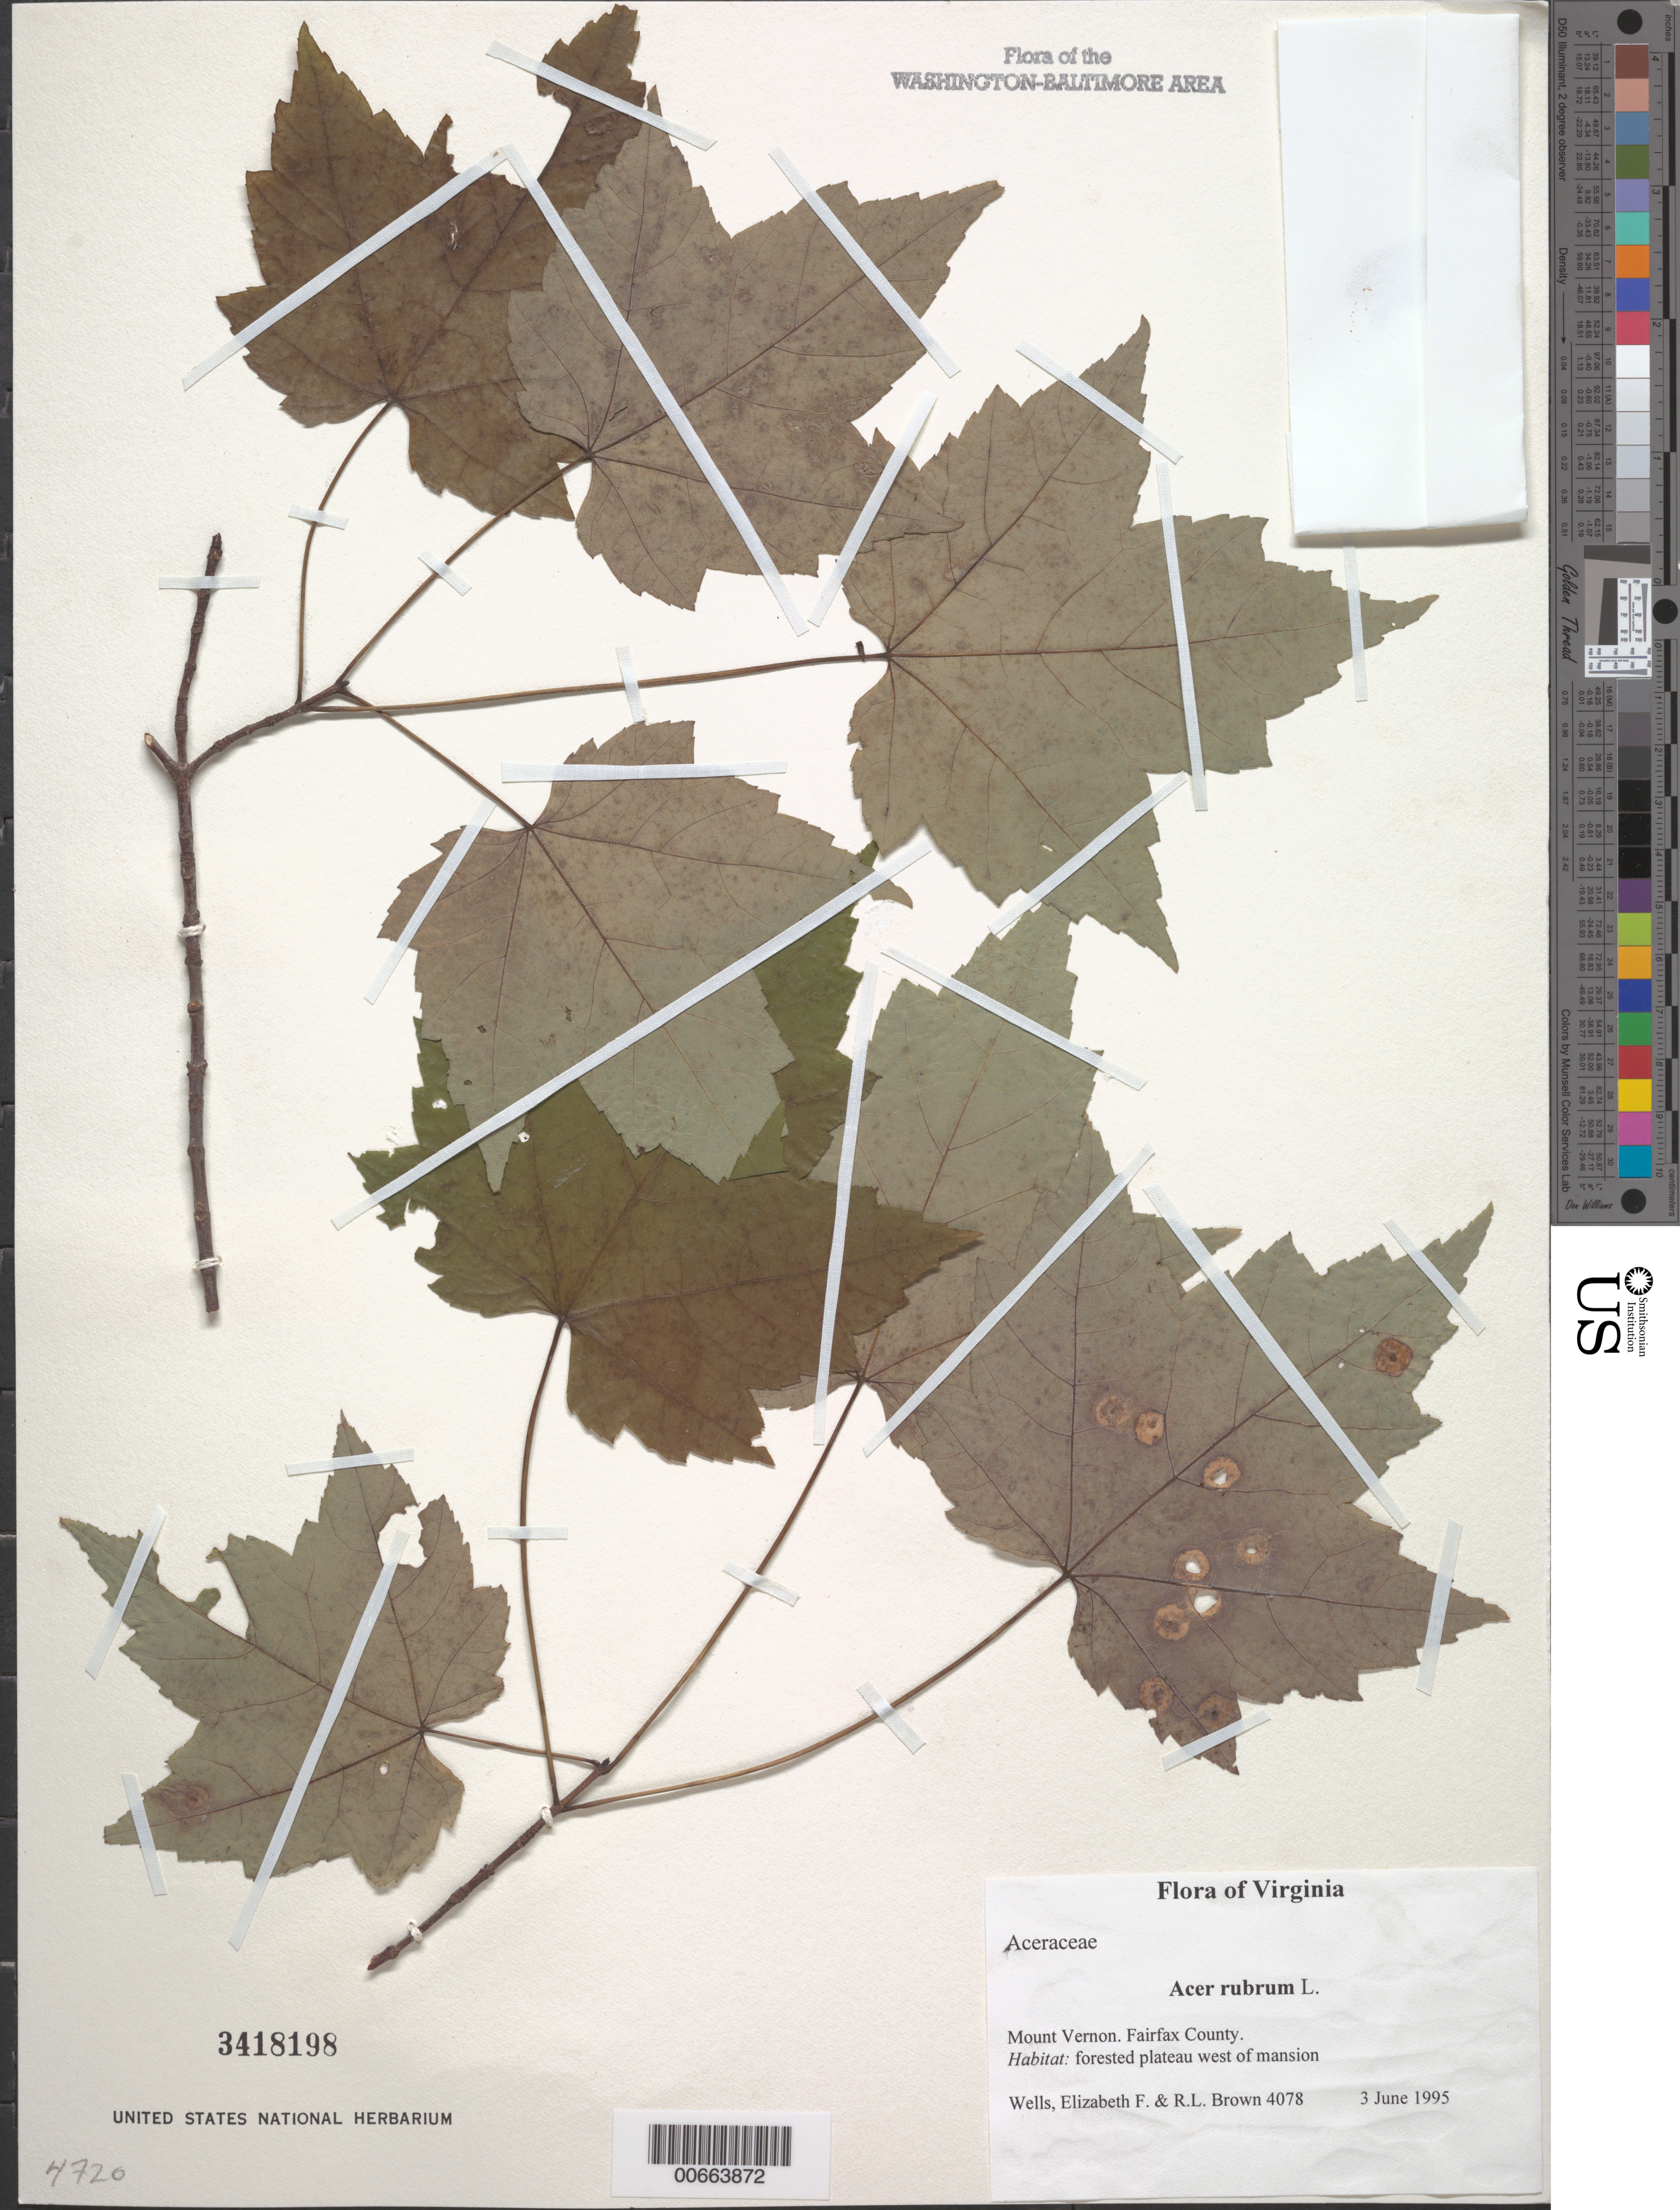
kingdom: Plantae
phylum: Tracheophyta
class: Magnoliopsida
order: Sapindales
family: Sapindaceae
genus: Acer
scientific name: Acer rubrum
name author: L.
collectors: E. F. Wells & R. L. Brown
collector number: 4078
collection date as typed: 03 Jun 1995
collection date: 1995-06-03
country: United States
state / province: Virginia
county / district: Fairfax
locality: Mount Vernon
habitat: forested plateau west of mansion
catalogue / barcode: US 3418198